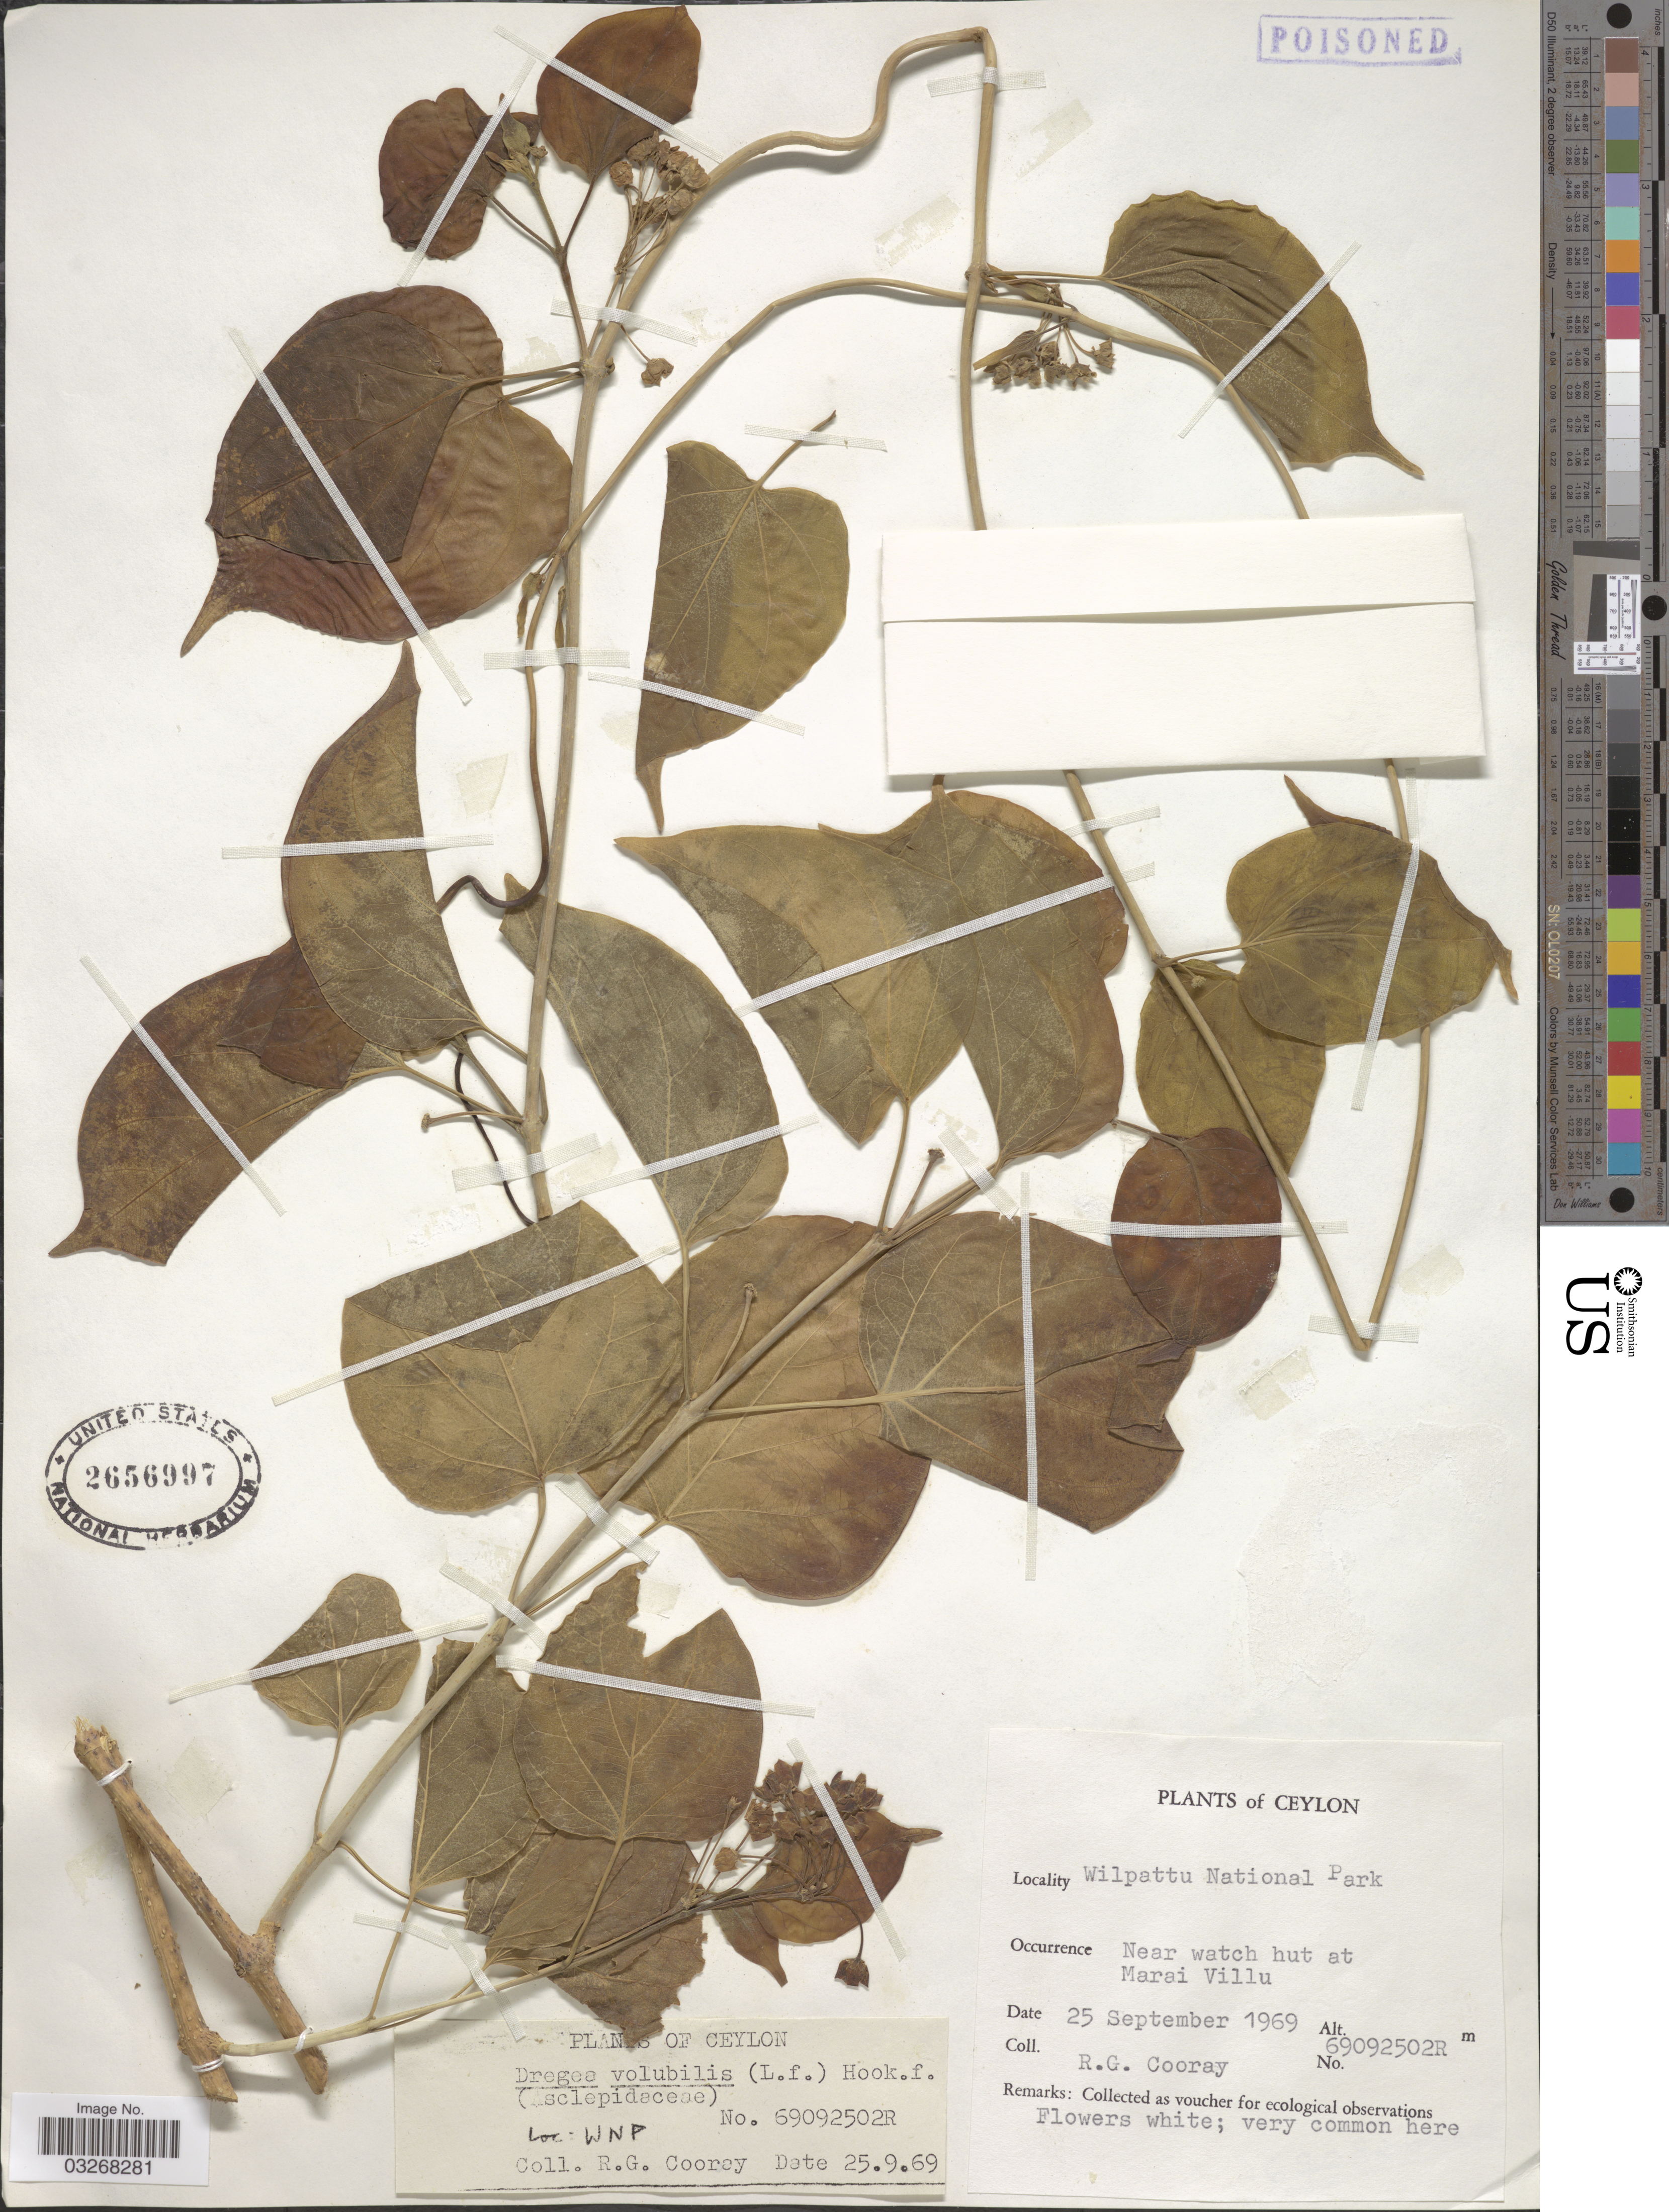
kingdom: Plantae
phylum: Tracheophyta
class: Magnoliopsida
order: Gentianales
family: Apocynaceae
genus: Dregea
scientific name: Dregea volubilis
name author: (L. f.) Benth. ex Hook. f.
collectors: R. Cooray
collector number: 69092502R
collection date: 1969-09-25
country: Sri Lanka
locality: Ceylon. Near watch hut at Marai Villu.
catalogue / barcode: US 2656997